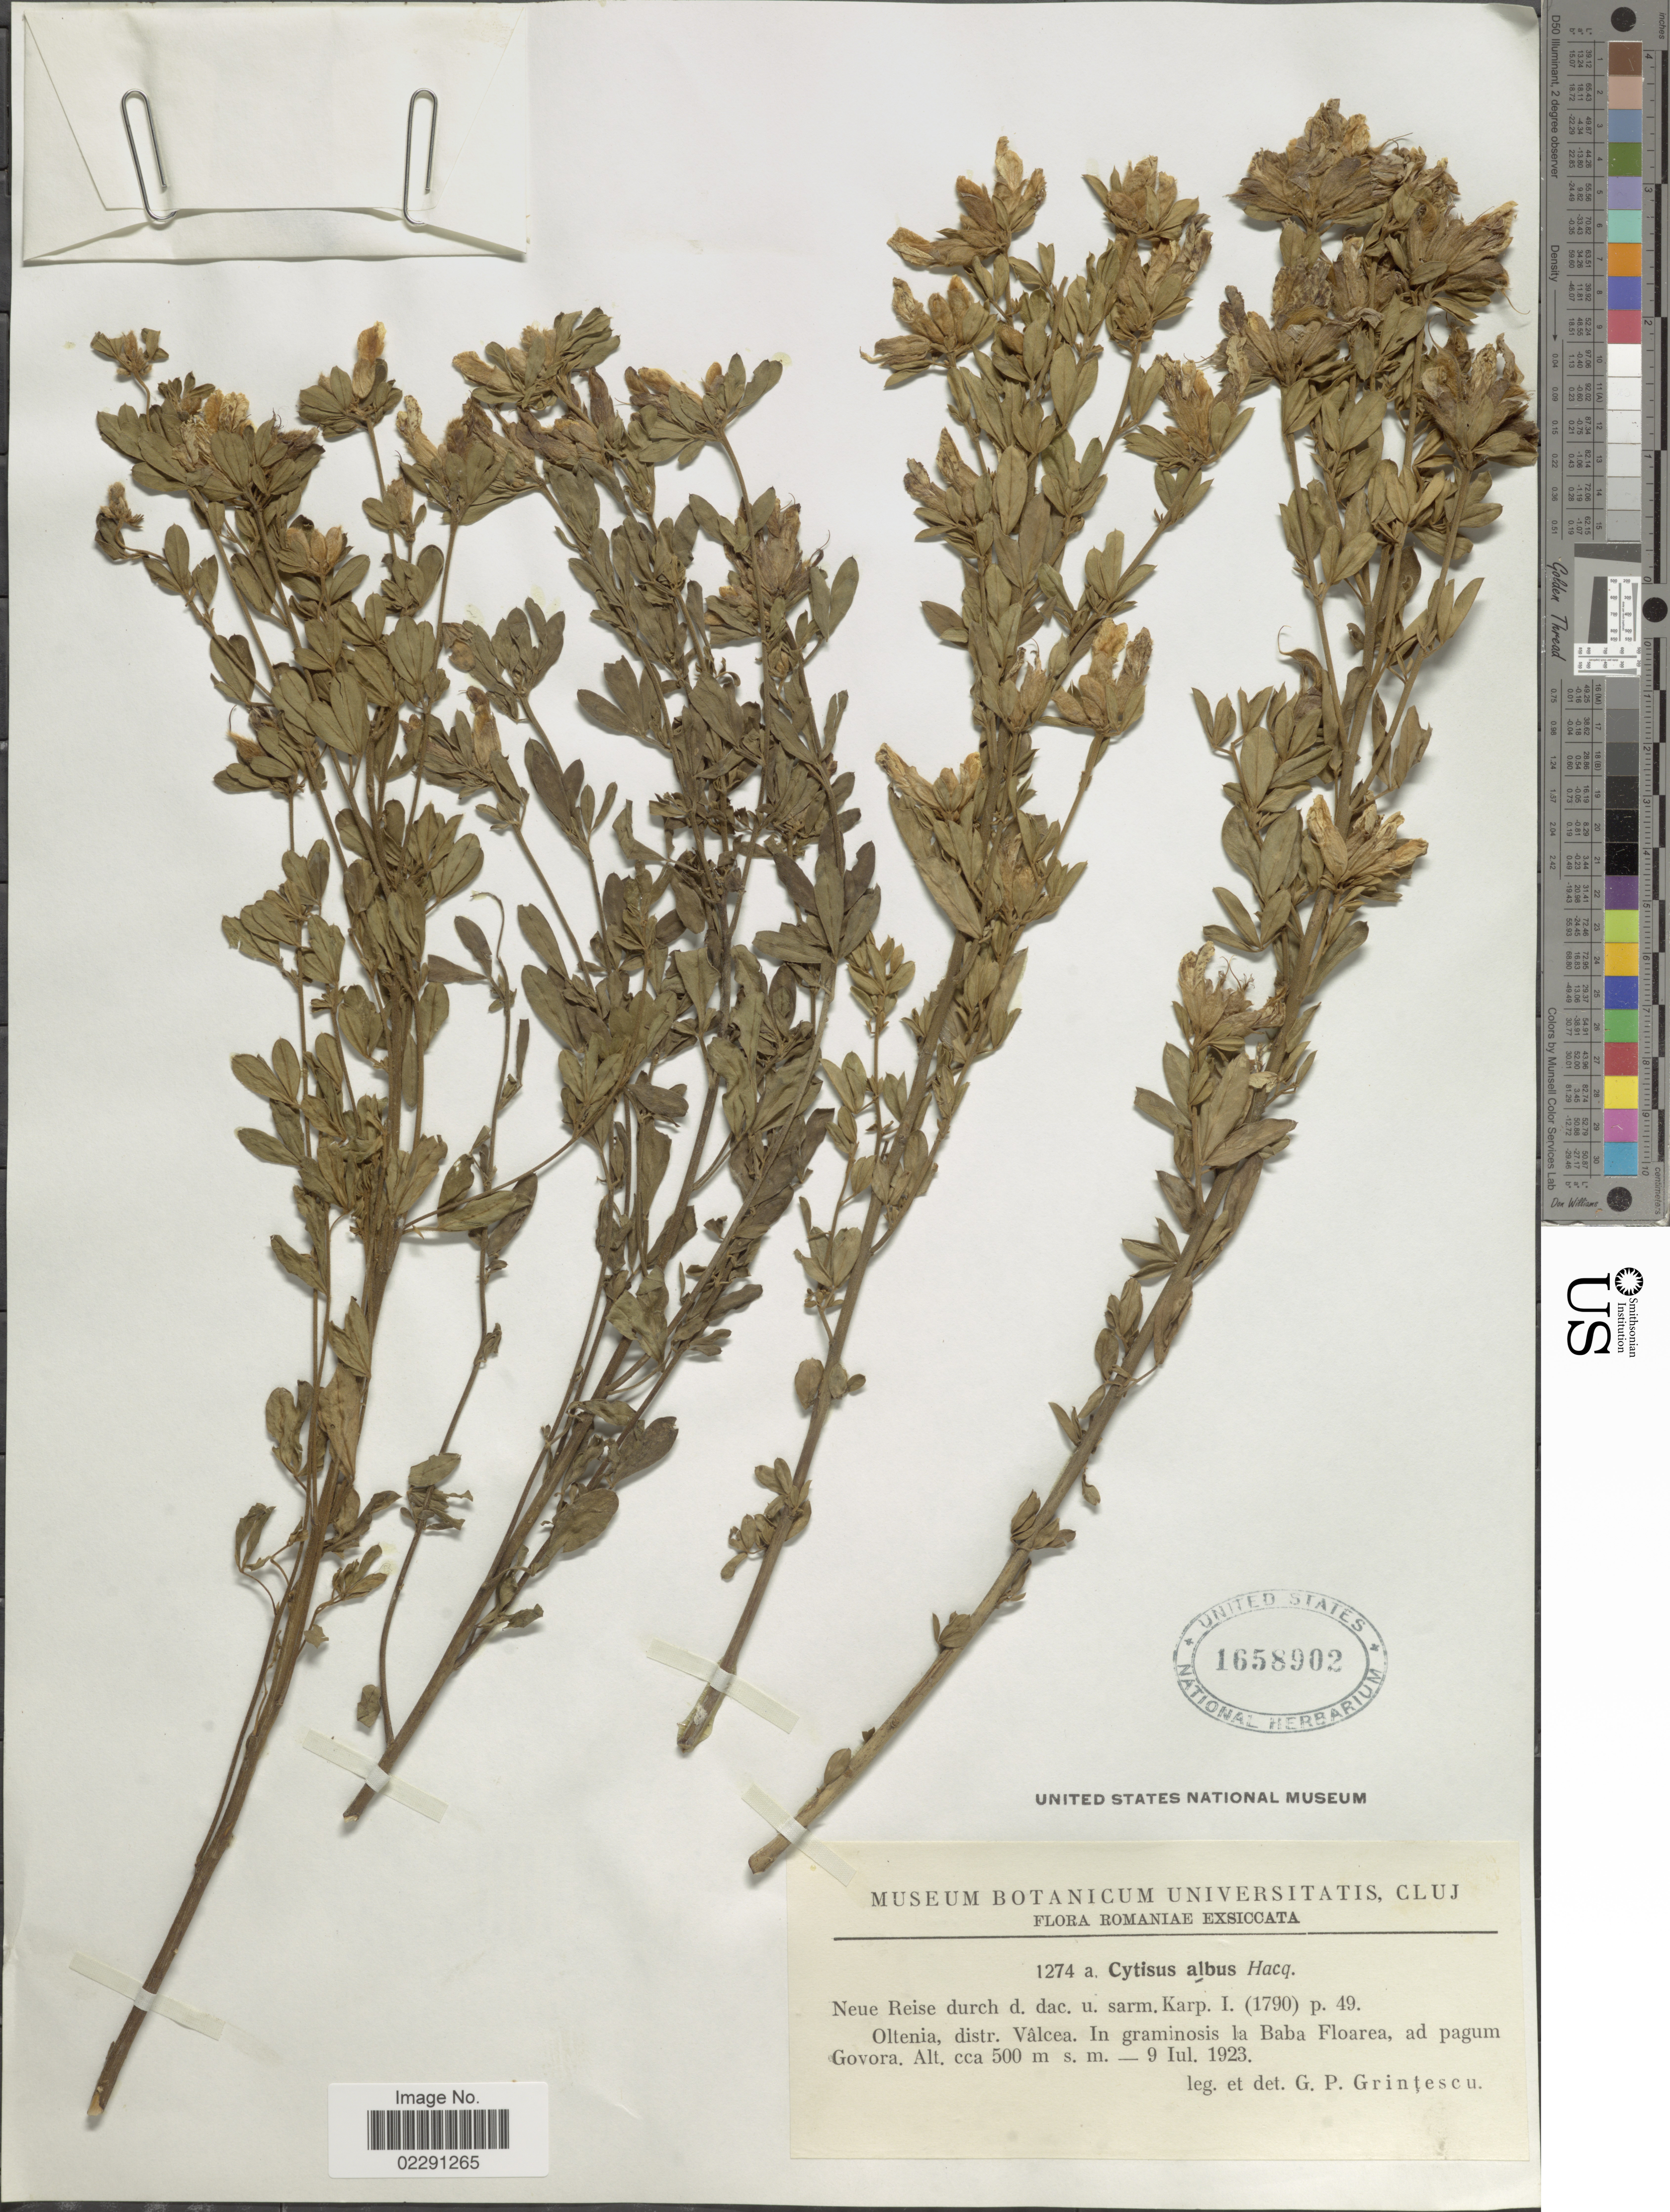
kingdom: Plantae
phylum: Tracheophyta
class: Magnoliopsida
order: Fabales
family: Fabaceae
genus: Cytisus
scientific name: Cytisus albus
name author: Hacq.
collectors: G. Grintescu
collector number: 1274a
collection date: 1923-07-09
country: Romania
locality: Romaniae Exsiccata, Oltenia, distr. Valcea, in graminosis la Baba Floarea, ad pagum Govora.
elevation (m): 500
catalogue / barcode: US 1658902